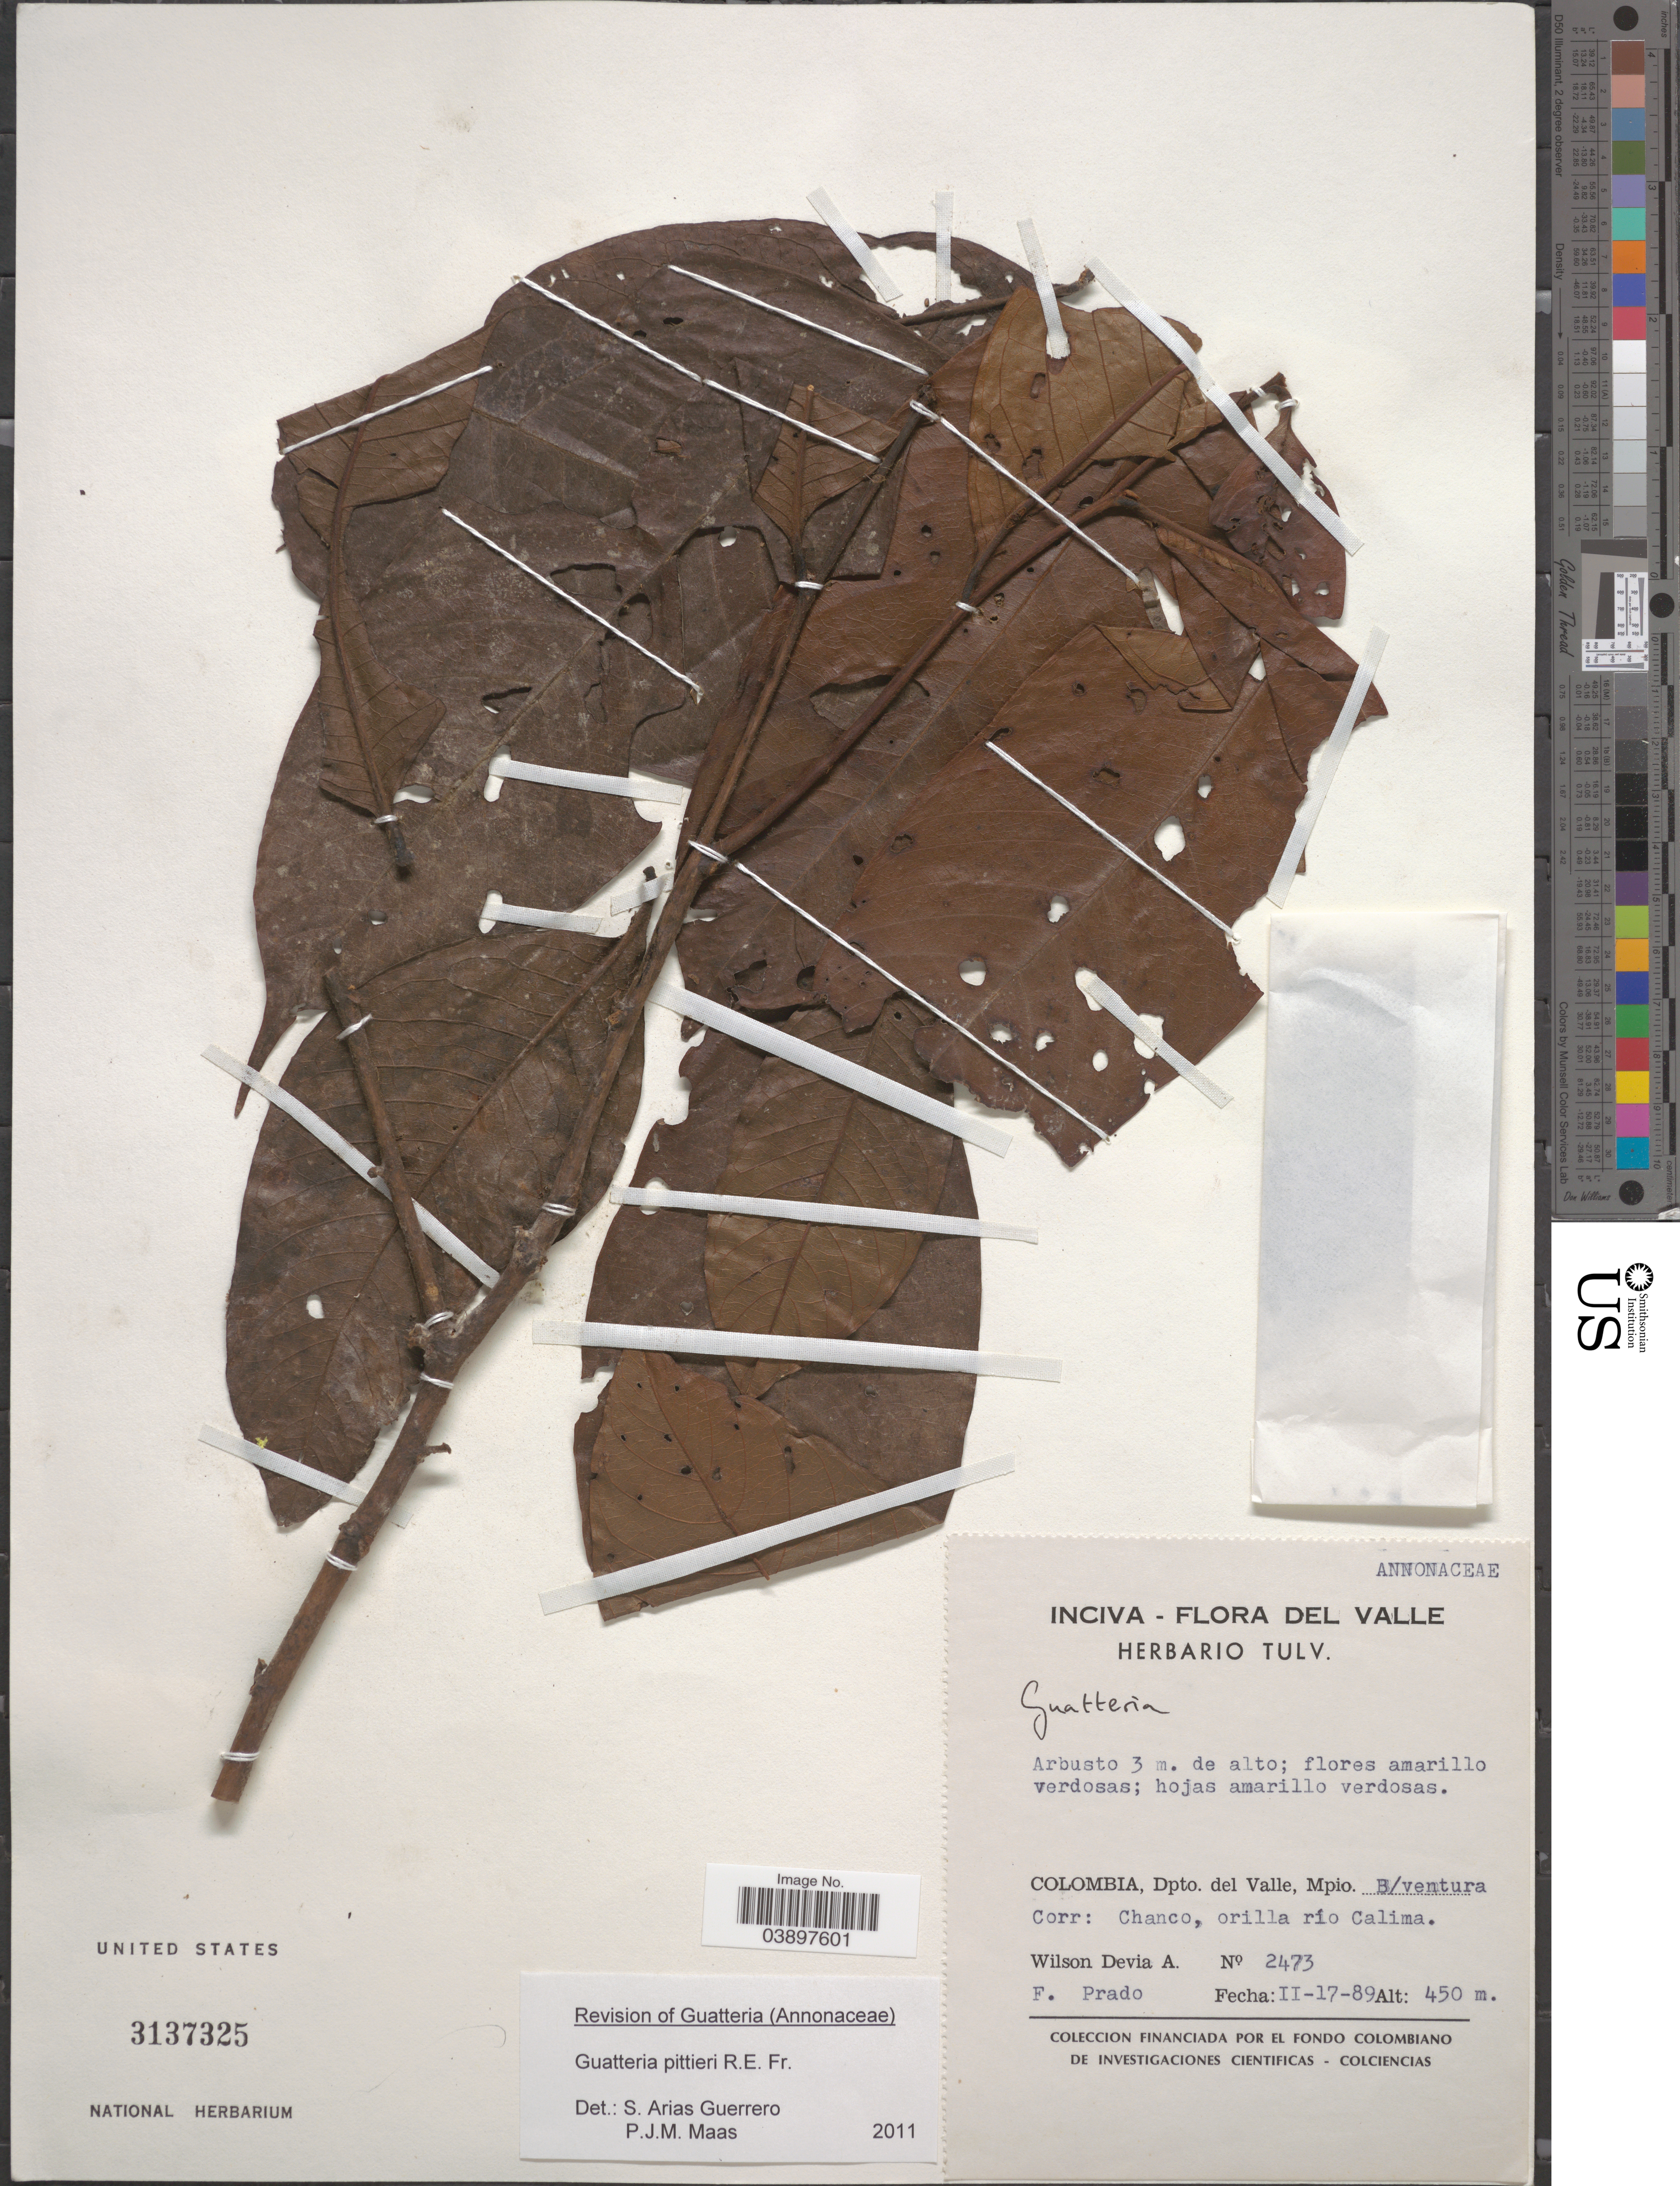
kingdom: Plantae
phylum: Tracheophyta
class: Magnoliopsida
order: Magnoliales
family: Annonaceae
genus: Guatteria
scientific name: Guatteria pittieri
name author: R.E. Fr.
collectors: W. Devia A. & F. Prado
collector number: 2473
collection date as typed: Transcribed d/m/y: 17/2/89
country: Colombia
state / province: Valle del Cauca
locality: Valle. Dpto. del Valle, Mpio. B/ventura. Corr: Chanco, orilla río Calima.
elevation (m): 450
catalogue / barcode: US 3137325